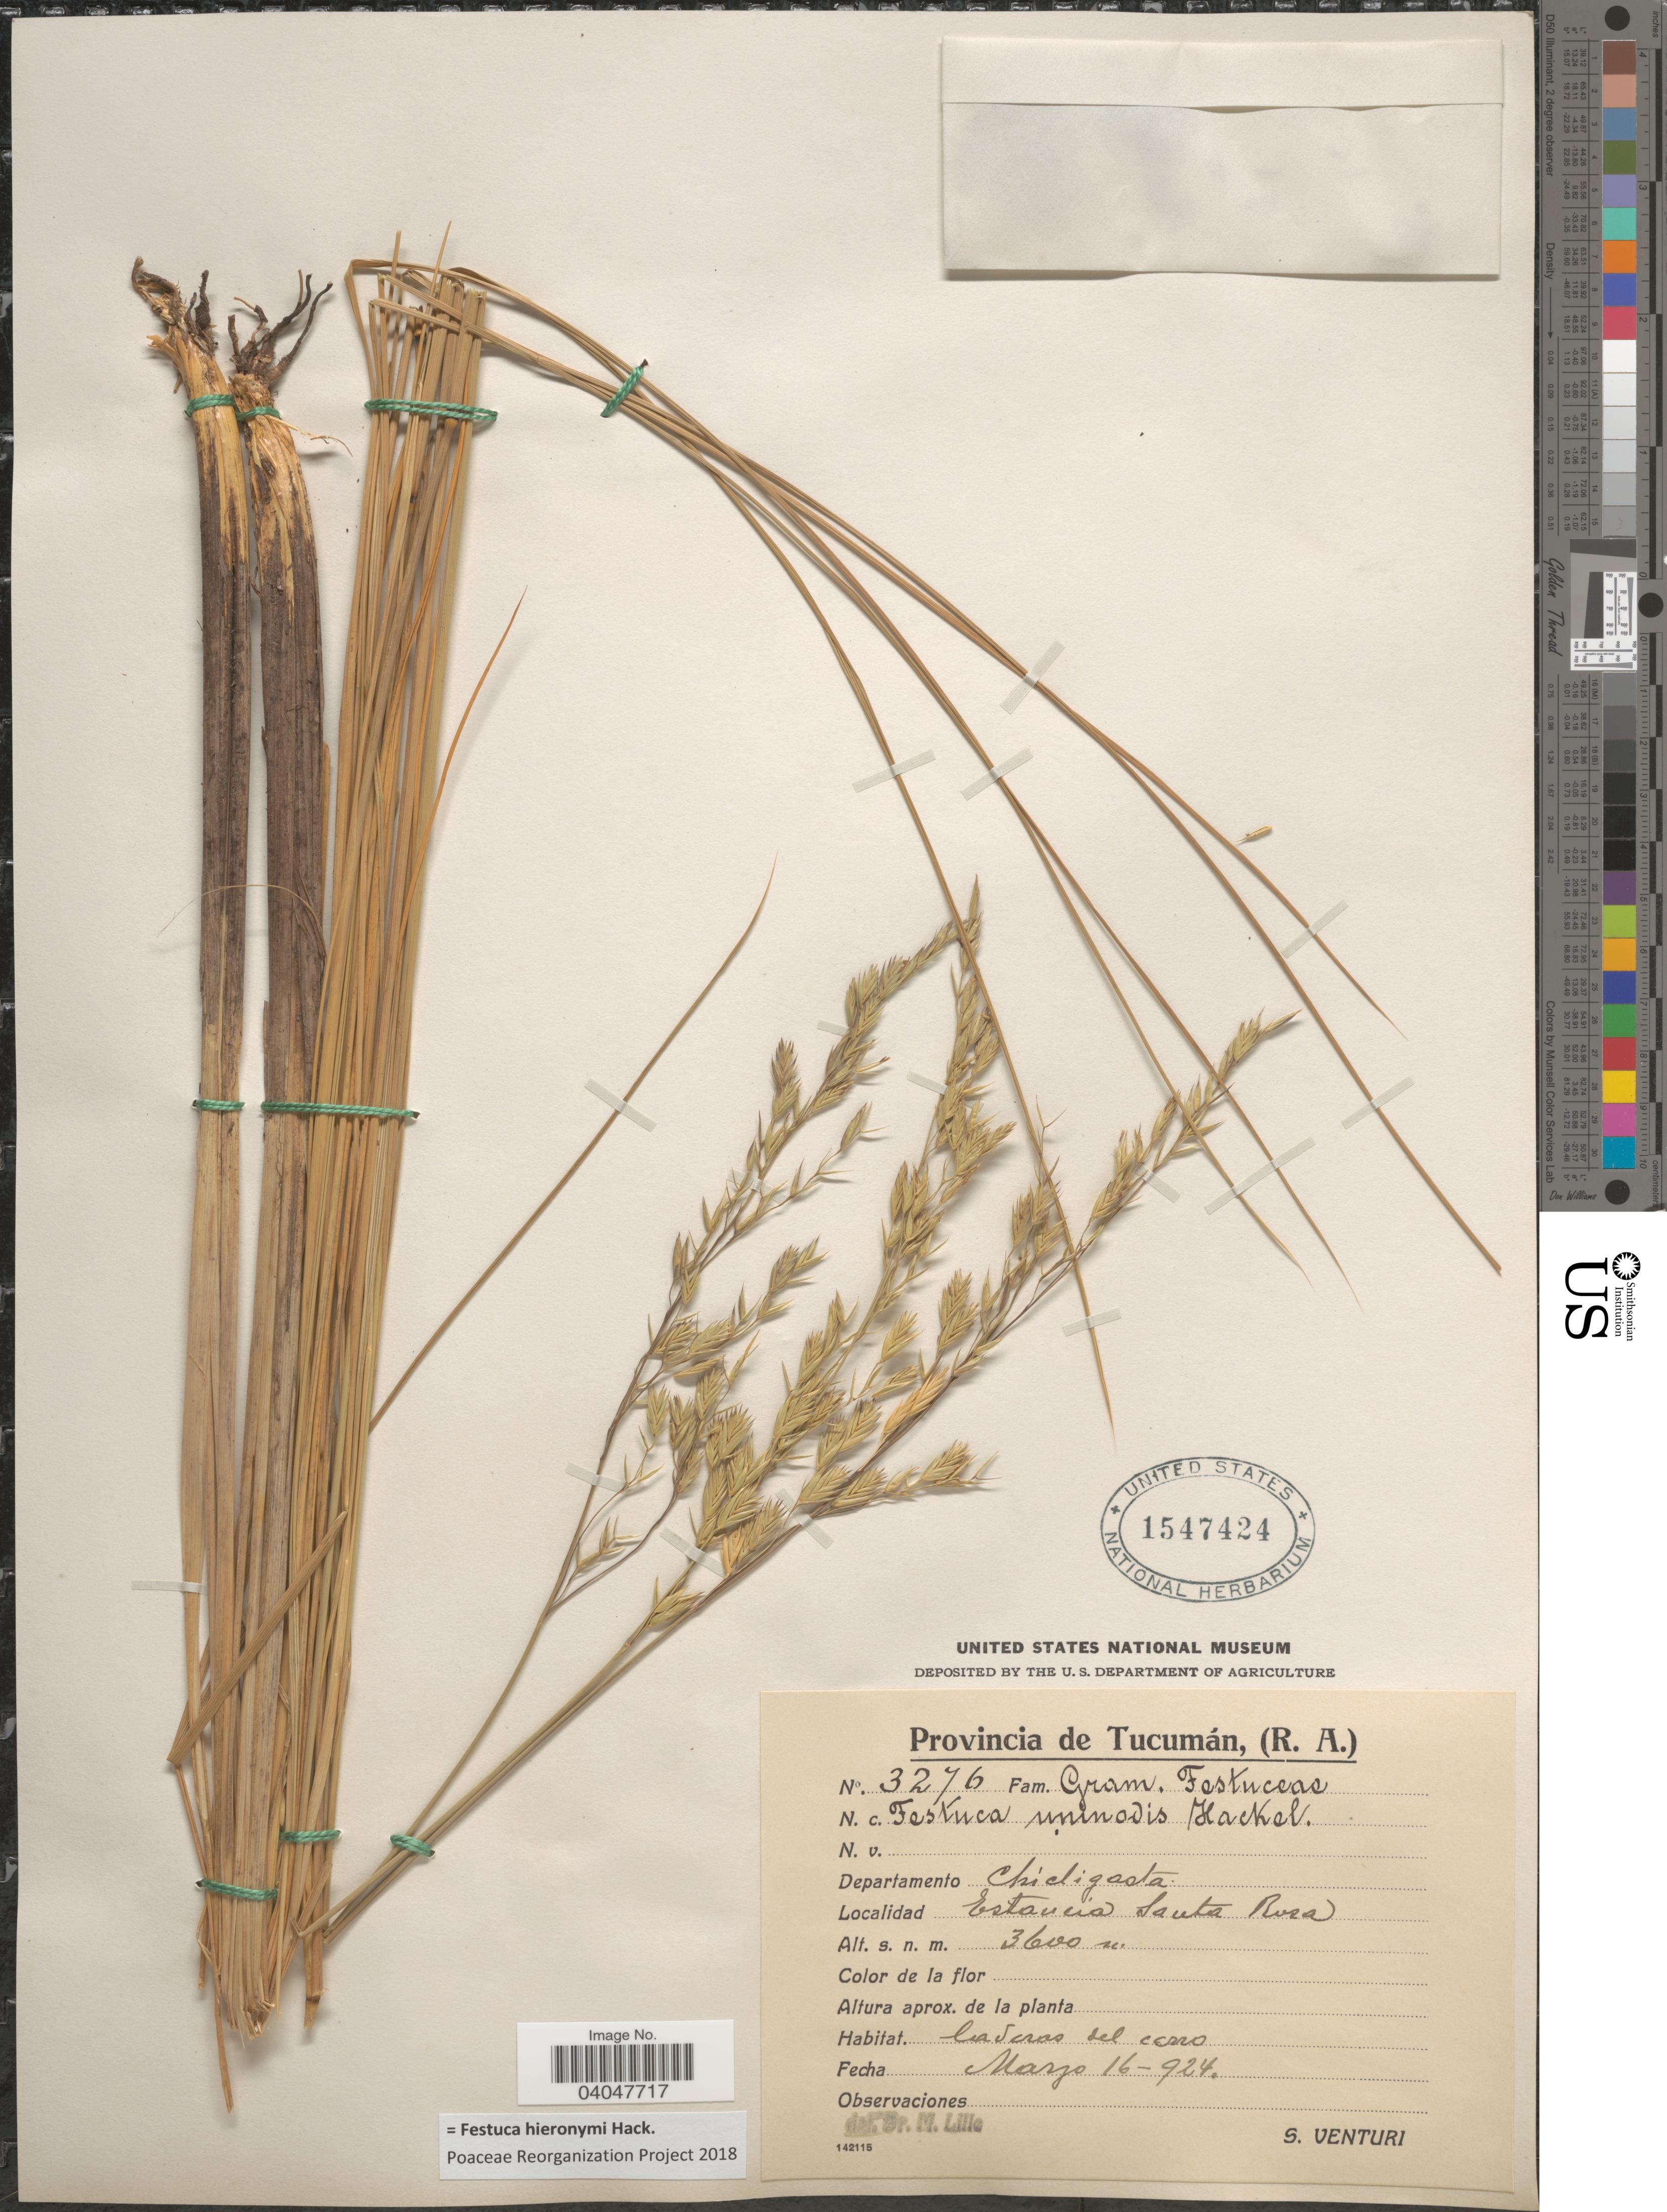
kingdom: Plantae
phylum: Tracheophyta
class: Liliopsida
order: Poales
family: Poaceae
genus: Festuca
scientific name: Festuca hieronymi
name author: Hack.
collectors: S. Venturi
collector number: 3276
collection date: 1924-03-16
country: Argentina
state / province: Tucuman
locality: Departamento Chicligasta. Estancia Santa Rosa.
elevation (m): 3600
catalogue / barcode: US 1547424